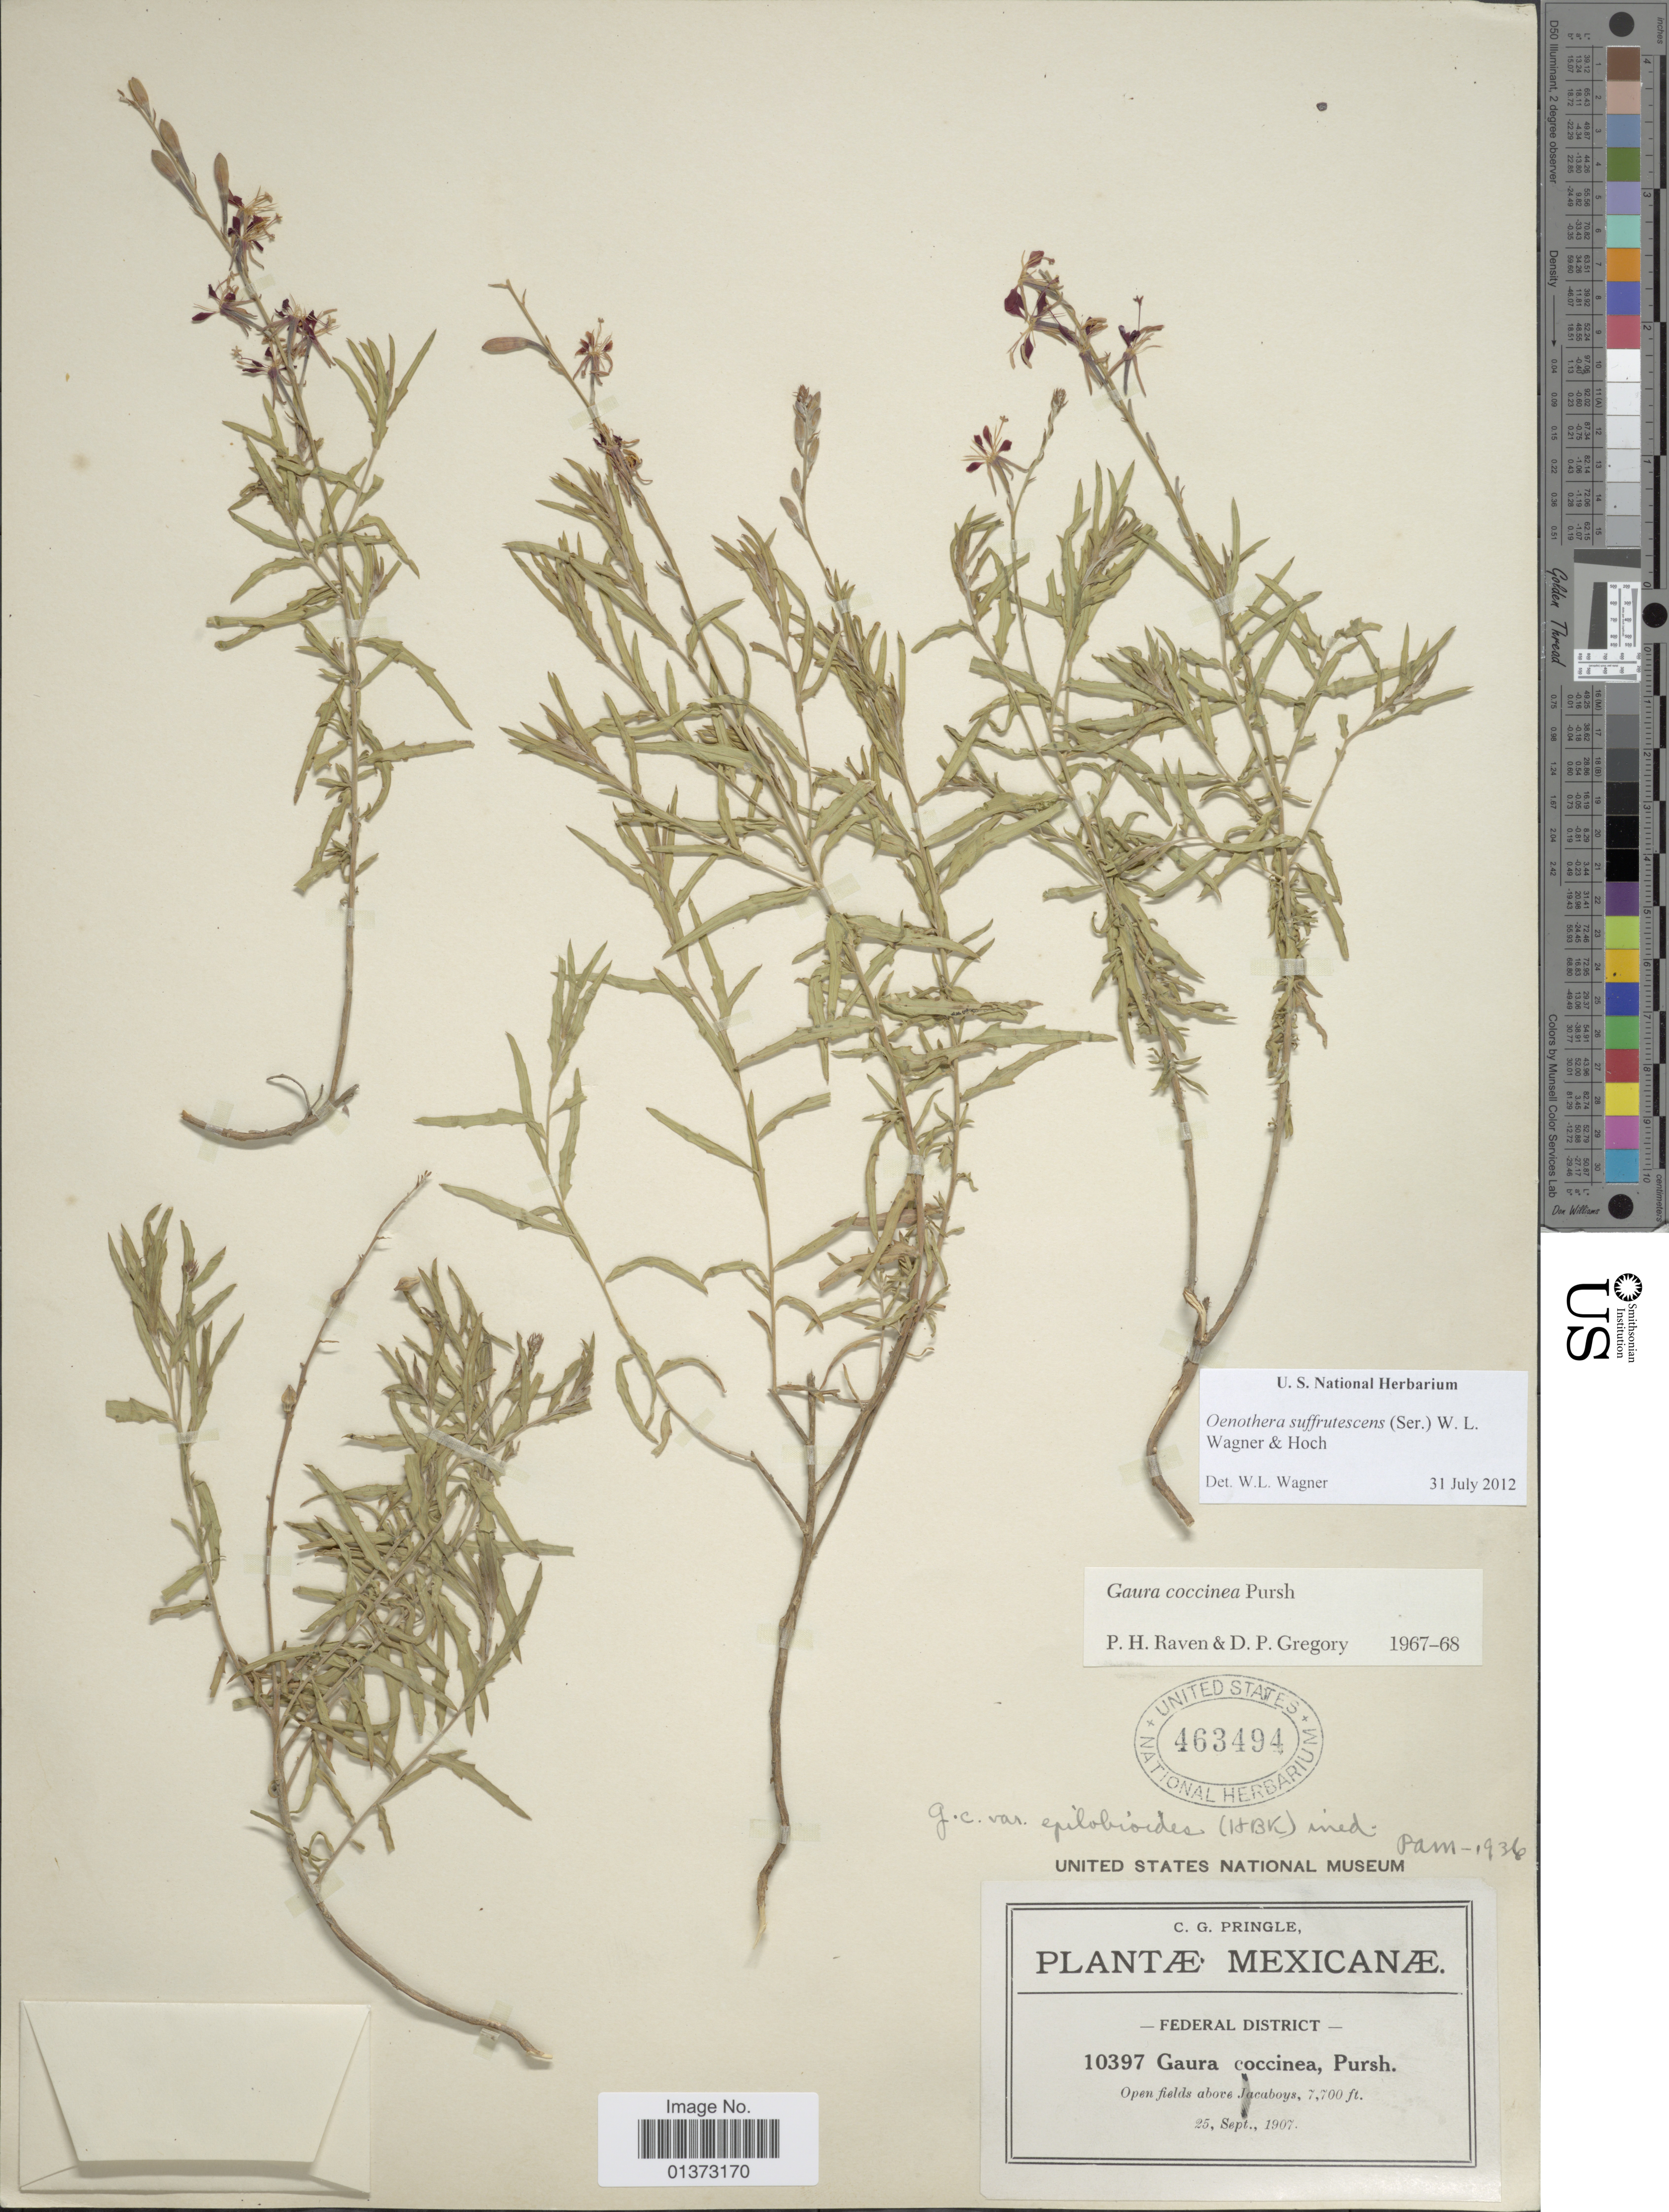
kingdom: Plantae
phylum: Tracheophyta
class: Magnoliopsida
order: Myrtales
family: Onagraceae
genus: Oenothera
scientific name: Oenothera suffrutescens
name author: (Ser.) W.L. Wagner & Hoch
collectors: C. G. Pringle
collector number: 10397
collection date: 1907-09-25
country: Mexico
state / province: Distrito Federal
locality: Open fields above Jacaboys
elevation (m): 2347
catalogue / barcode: US 463494